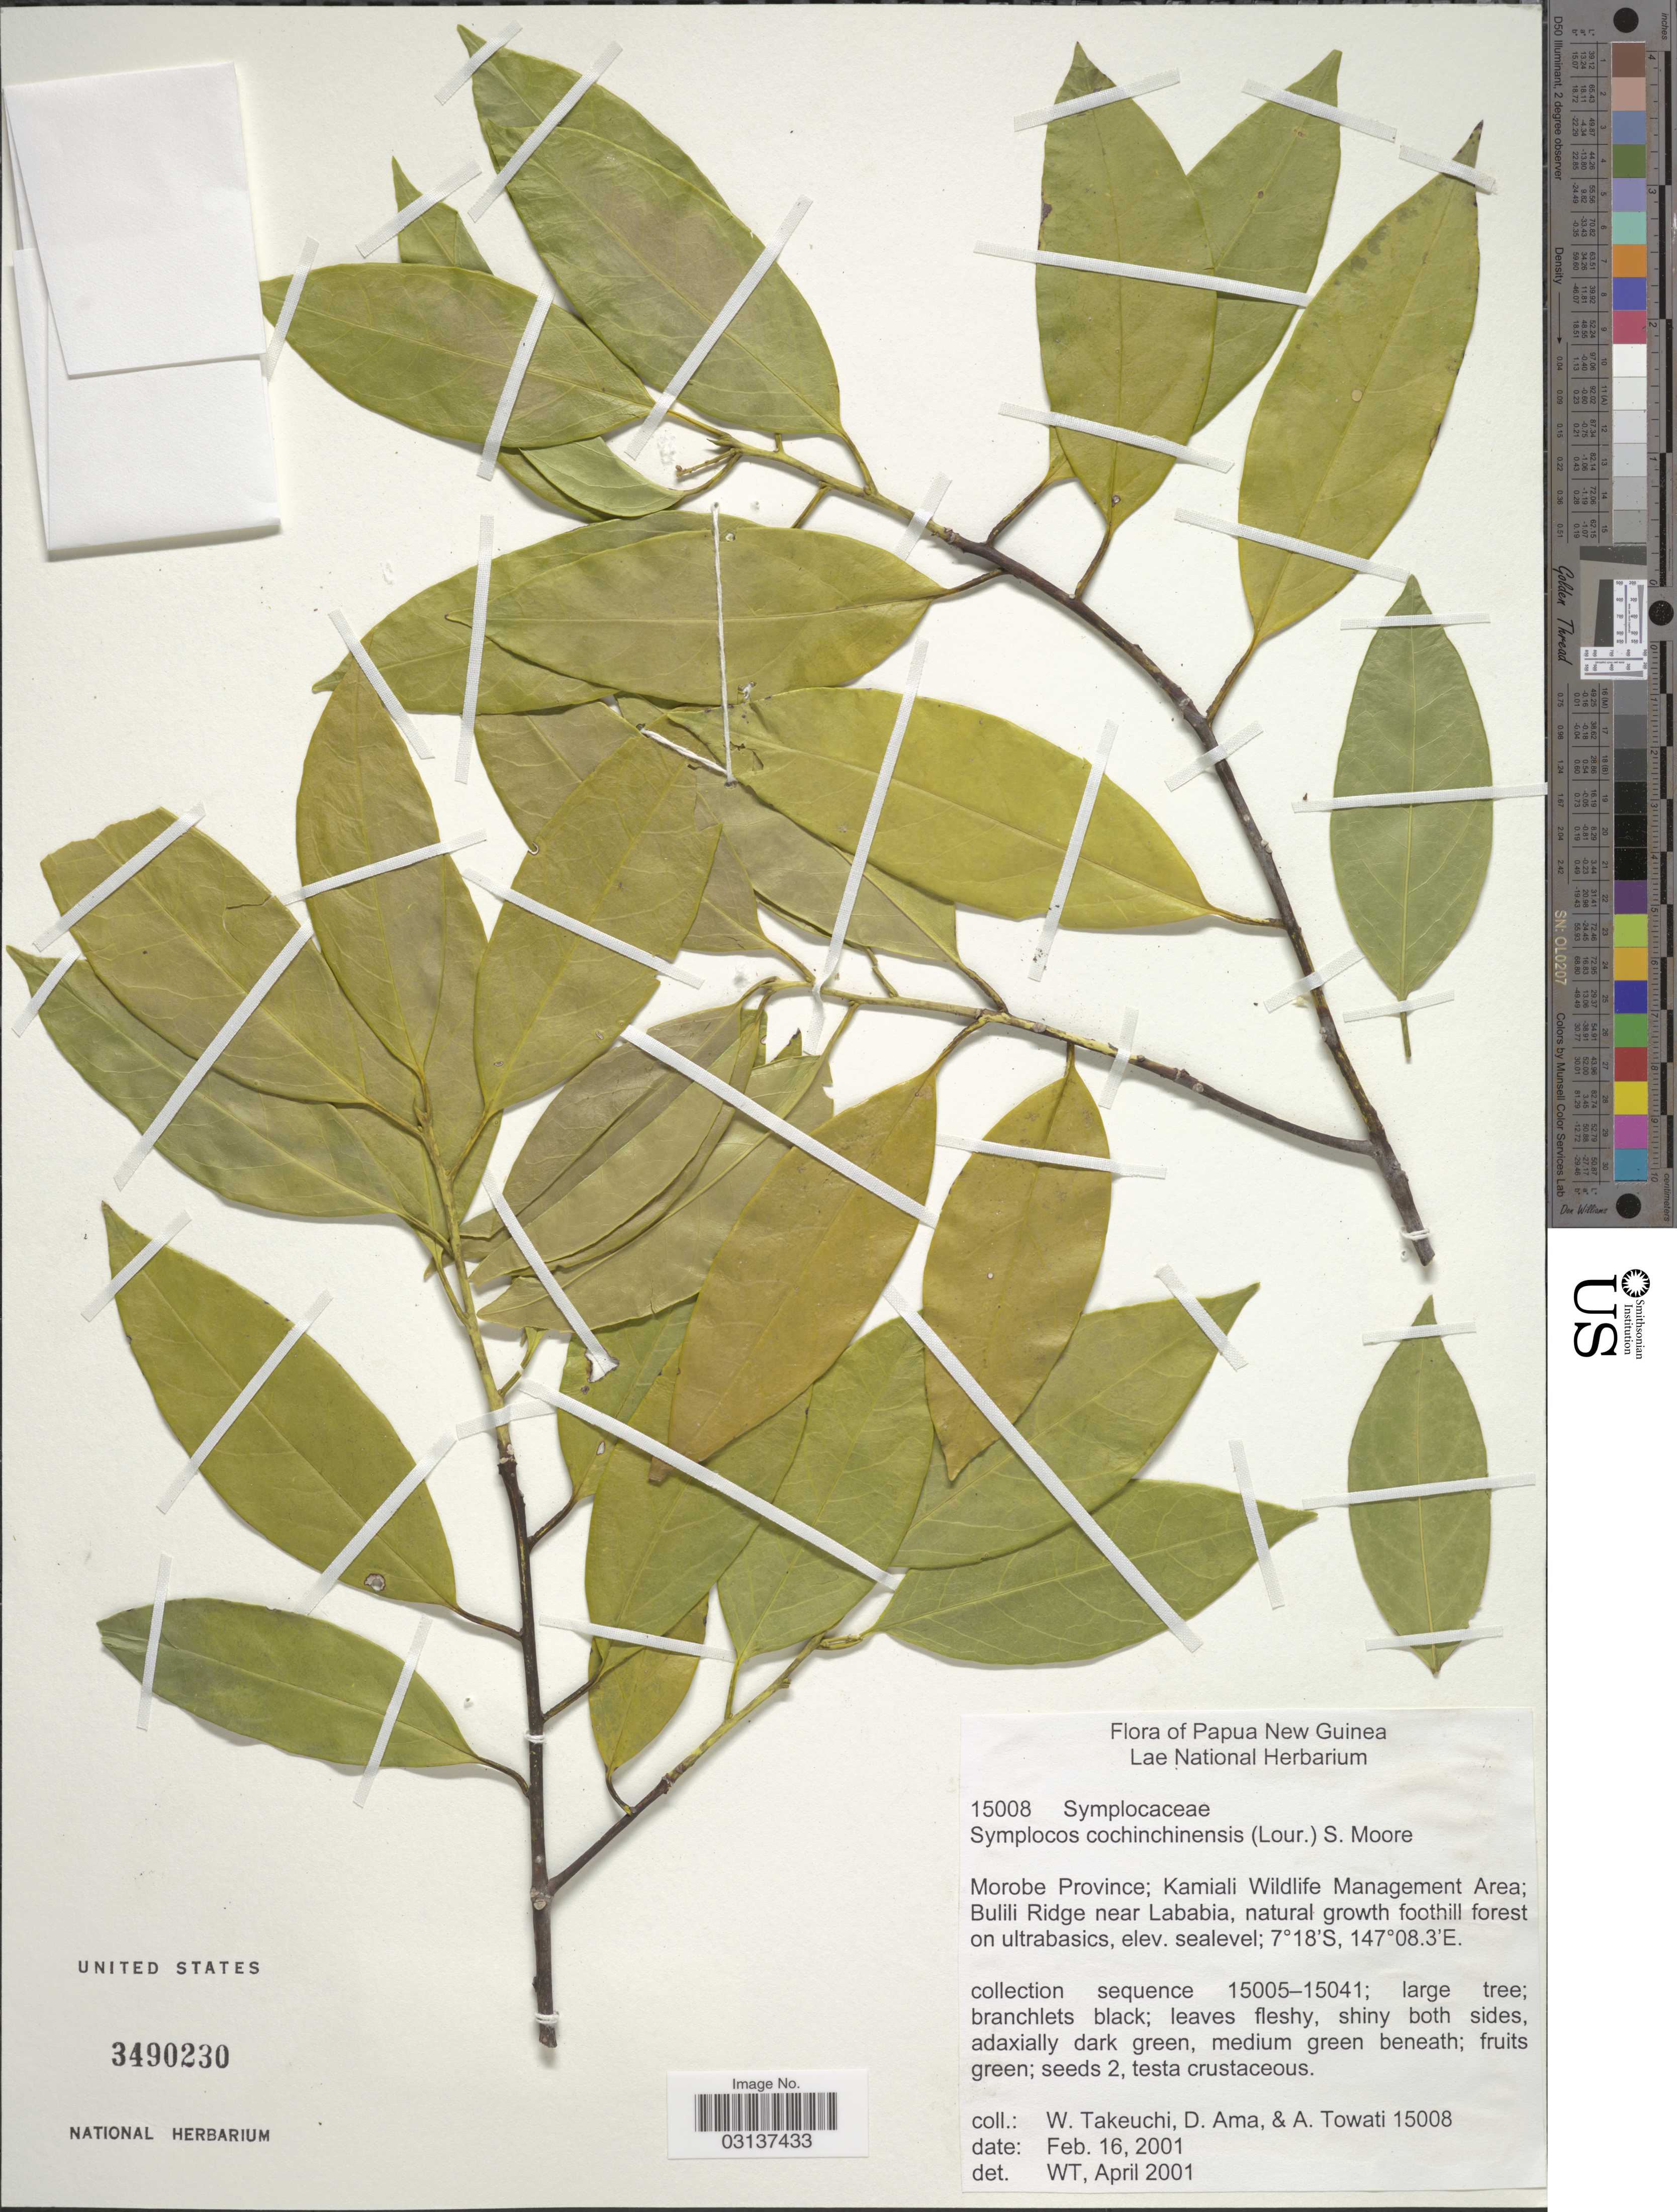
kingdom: Plantae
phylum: Tracheophyta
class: Magnoliopsida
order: Ericales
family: Symplocaceae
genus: Symplocos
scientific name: Symplocos cochinchinensis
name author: (Lour.) S. Moore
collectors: W. Takeuchi, D. Ama & A. Towati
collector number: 15008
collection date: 2001-02-16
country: Papua New Guinea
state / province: Morobe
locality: Kamiali Wildlife Management Area; Bulili Ridge near Lababia.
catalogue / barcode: US 3490230